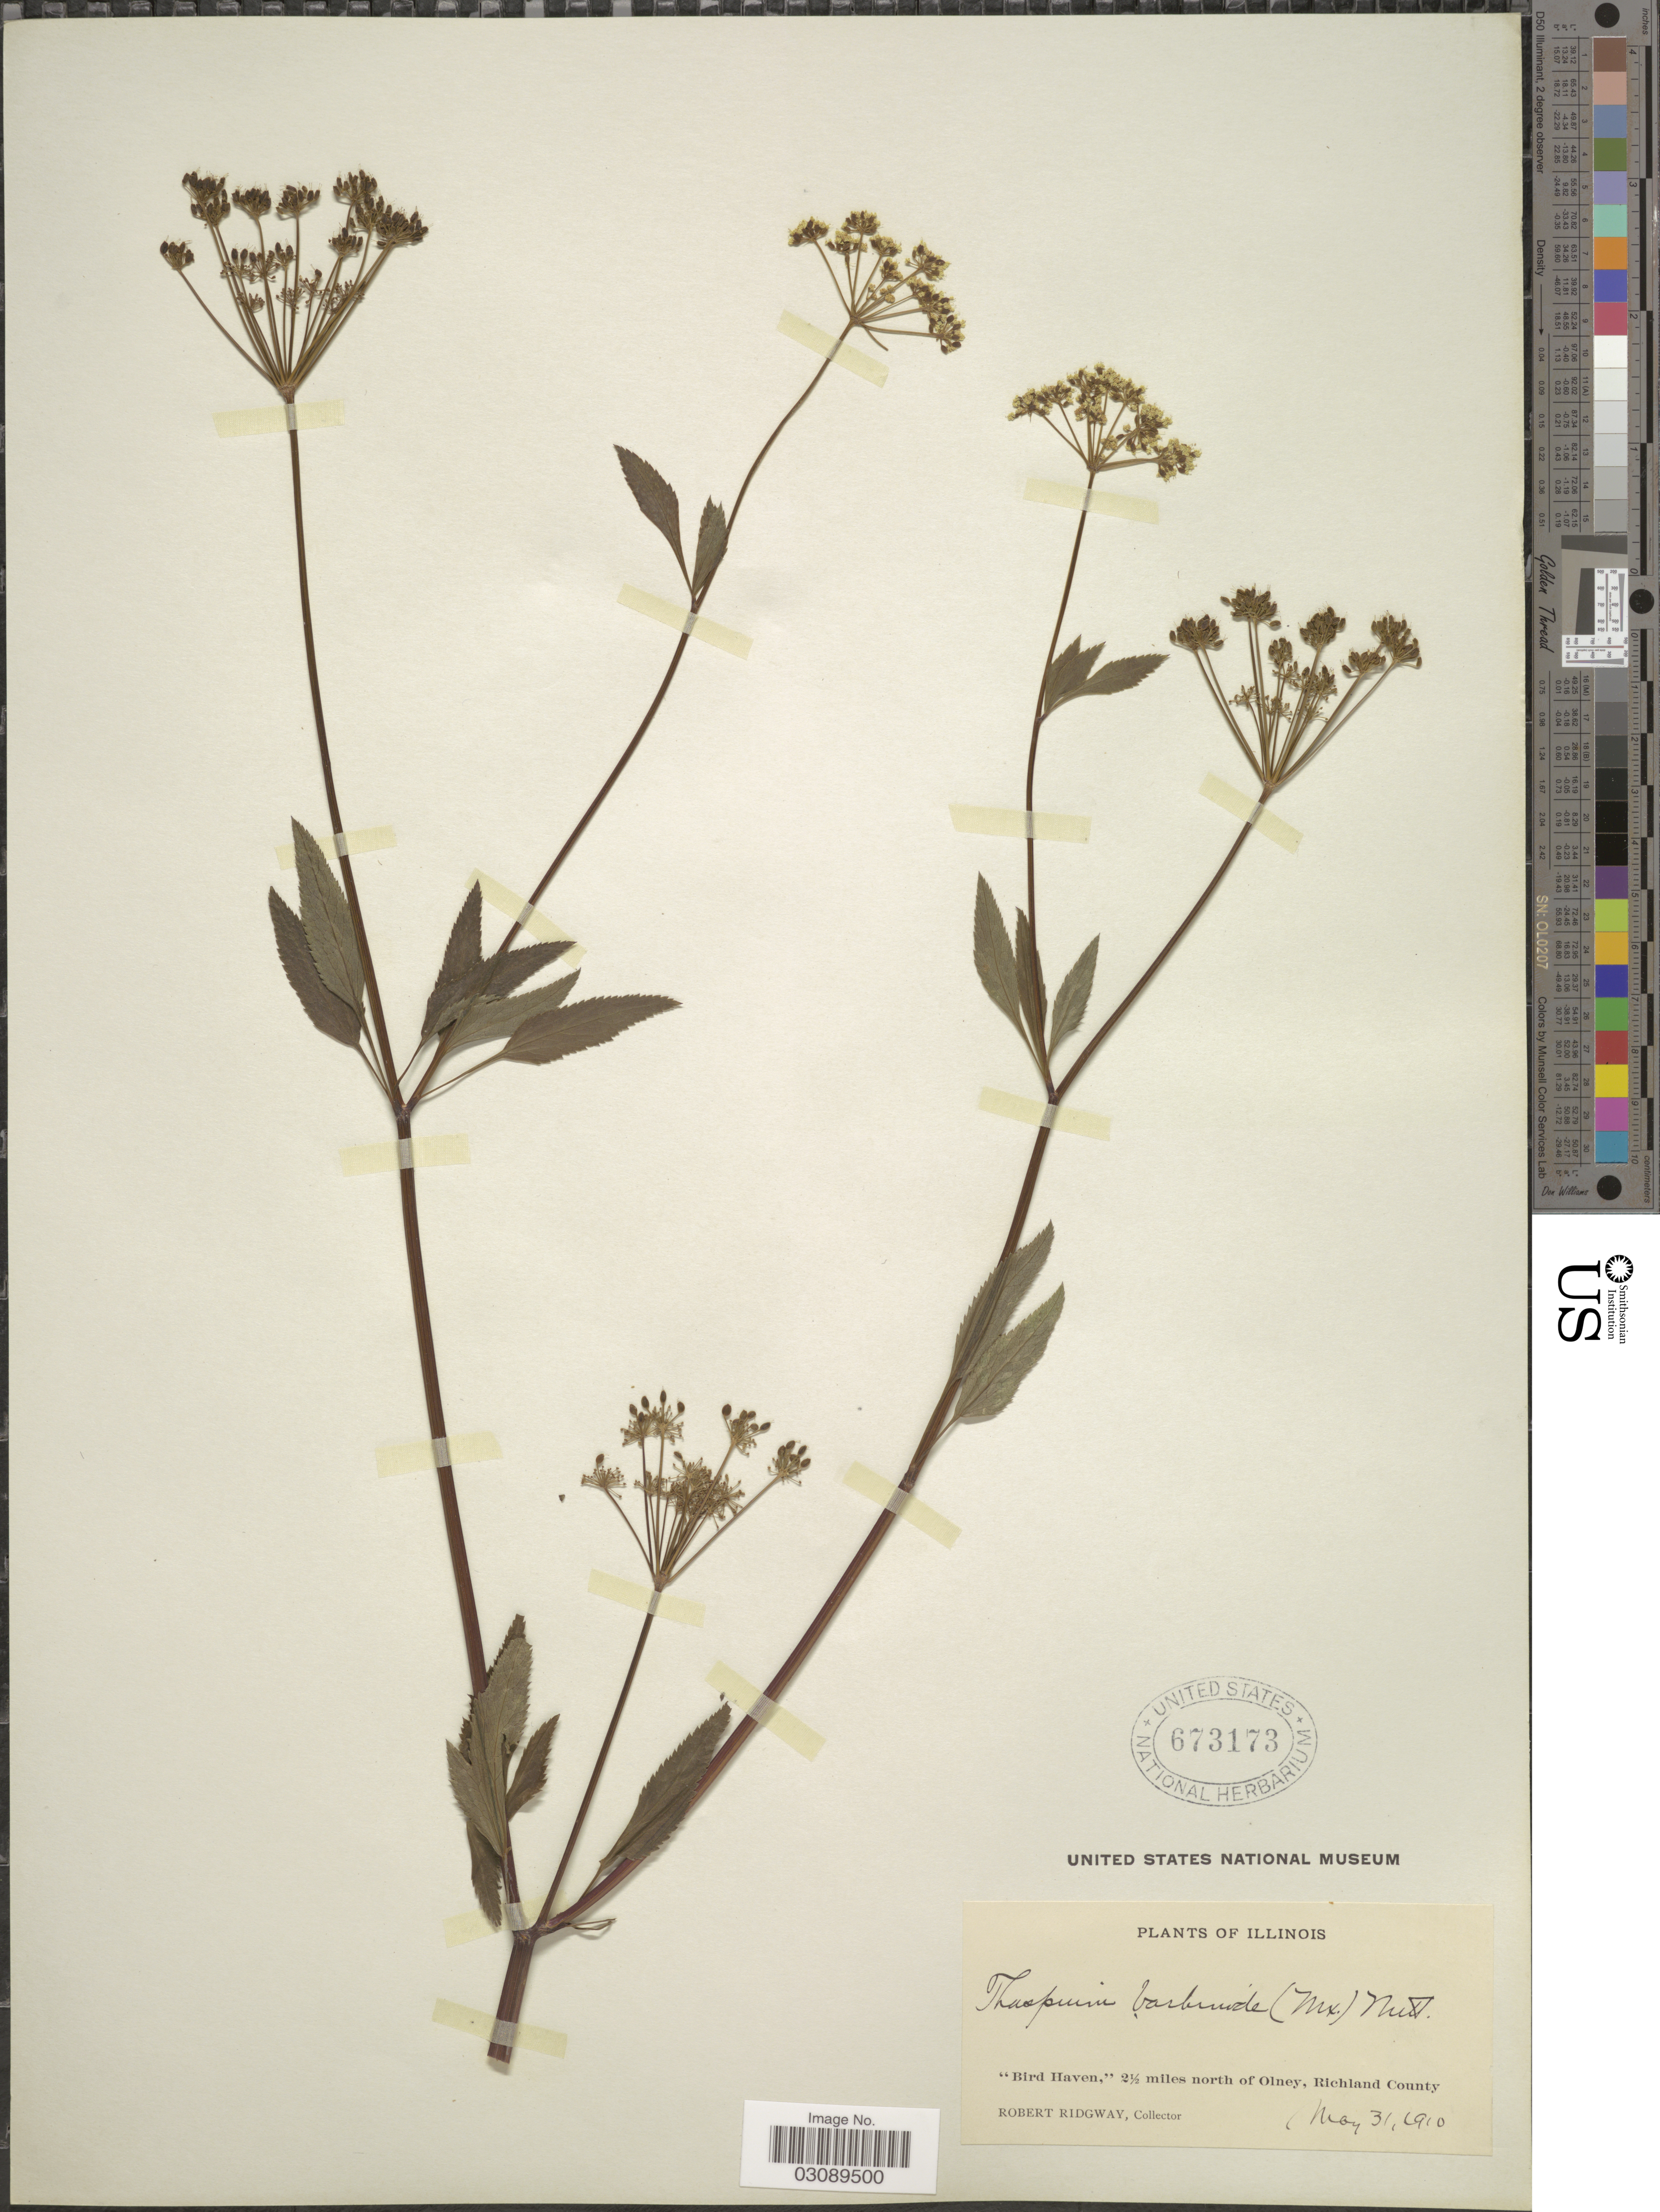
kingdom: Plantae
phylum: Tracheophyta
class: Magnoliopsida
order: Apiales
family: Apiaceae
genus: Thaspium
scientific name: Thaspium barbinode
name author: (Michx.) Nutt.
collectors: R. Ridgeway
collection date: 1910-05-31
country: United States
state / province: Illinois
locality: Bird Haven,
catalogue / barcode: US 673173